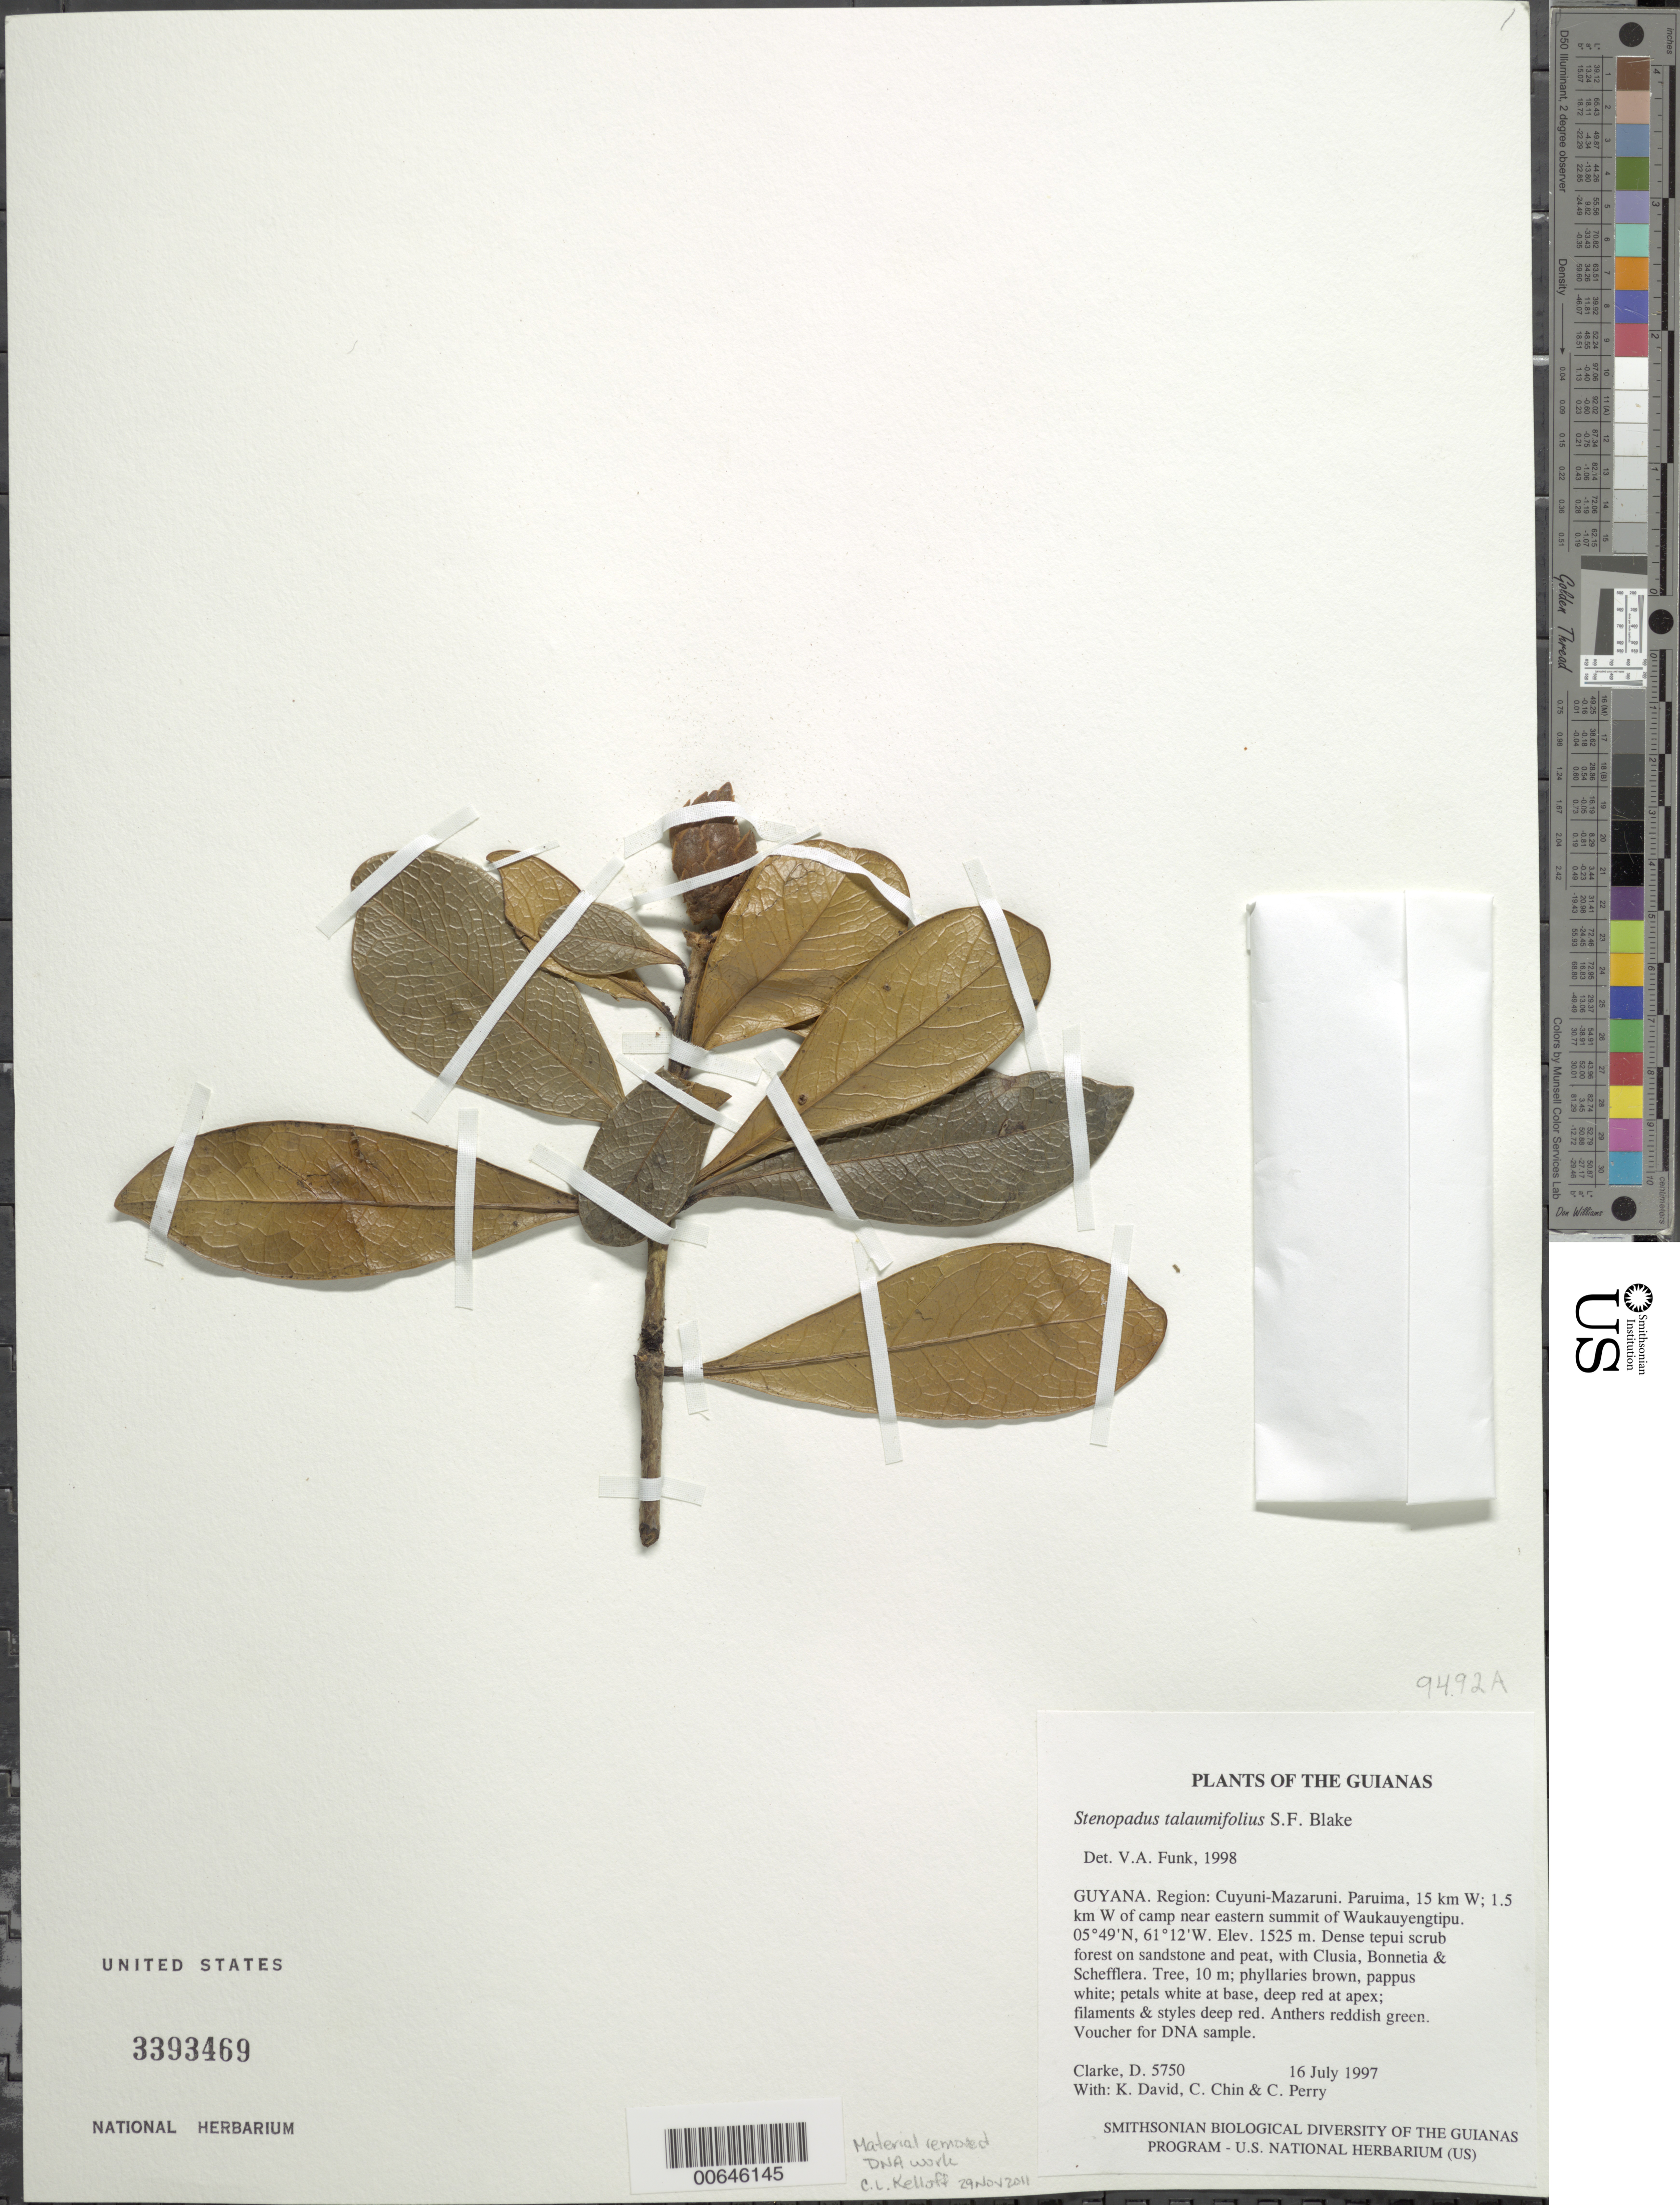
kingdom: Plantae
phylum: Tracheophyta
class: Magnoliopsida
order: Asterales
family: Asteraceae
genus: Stenopadus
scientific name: Stenopadus talaumifolius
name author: S.F. Blake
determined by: Funk, Vicki A., (BOT), Smithsonian Institution - National Museum of Natural History (UNITED STATES)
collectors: H. D. Clarke, K. David, C. Chin & C. Perry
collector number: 5750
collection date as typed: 16 July 1997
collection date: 1997-07-16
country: Guyana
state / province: Cuyuni-Mazaruni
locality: Paruima, 15 km W; 1.5 km W of camp near eastern summit of Waukauyengtipu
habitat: Dense tepui scrub forest on sandstone and peat, with Clusia, Bonnetia & Schefflera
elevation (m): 1525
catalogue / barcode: US 3393469